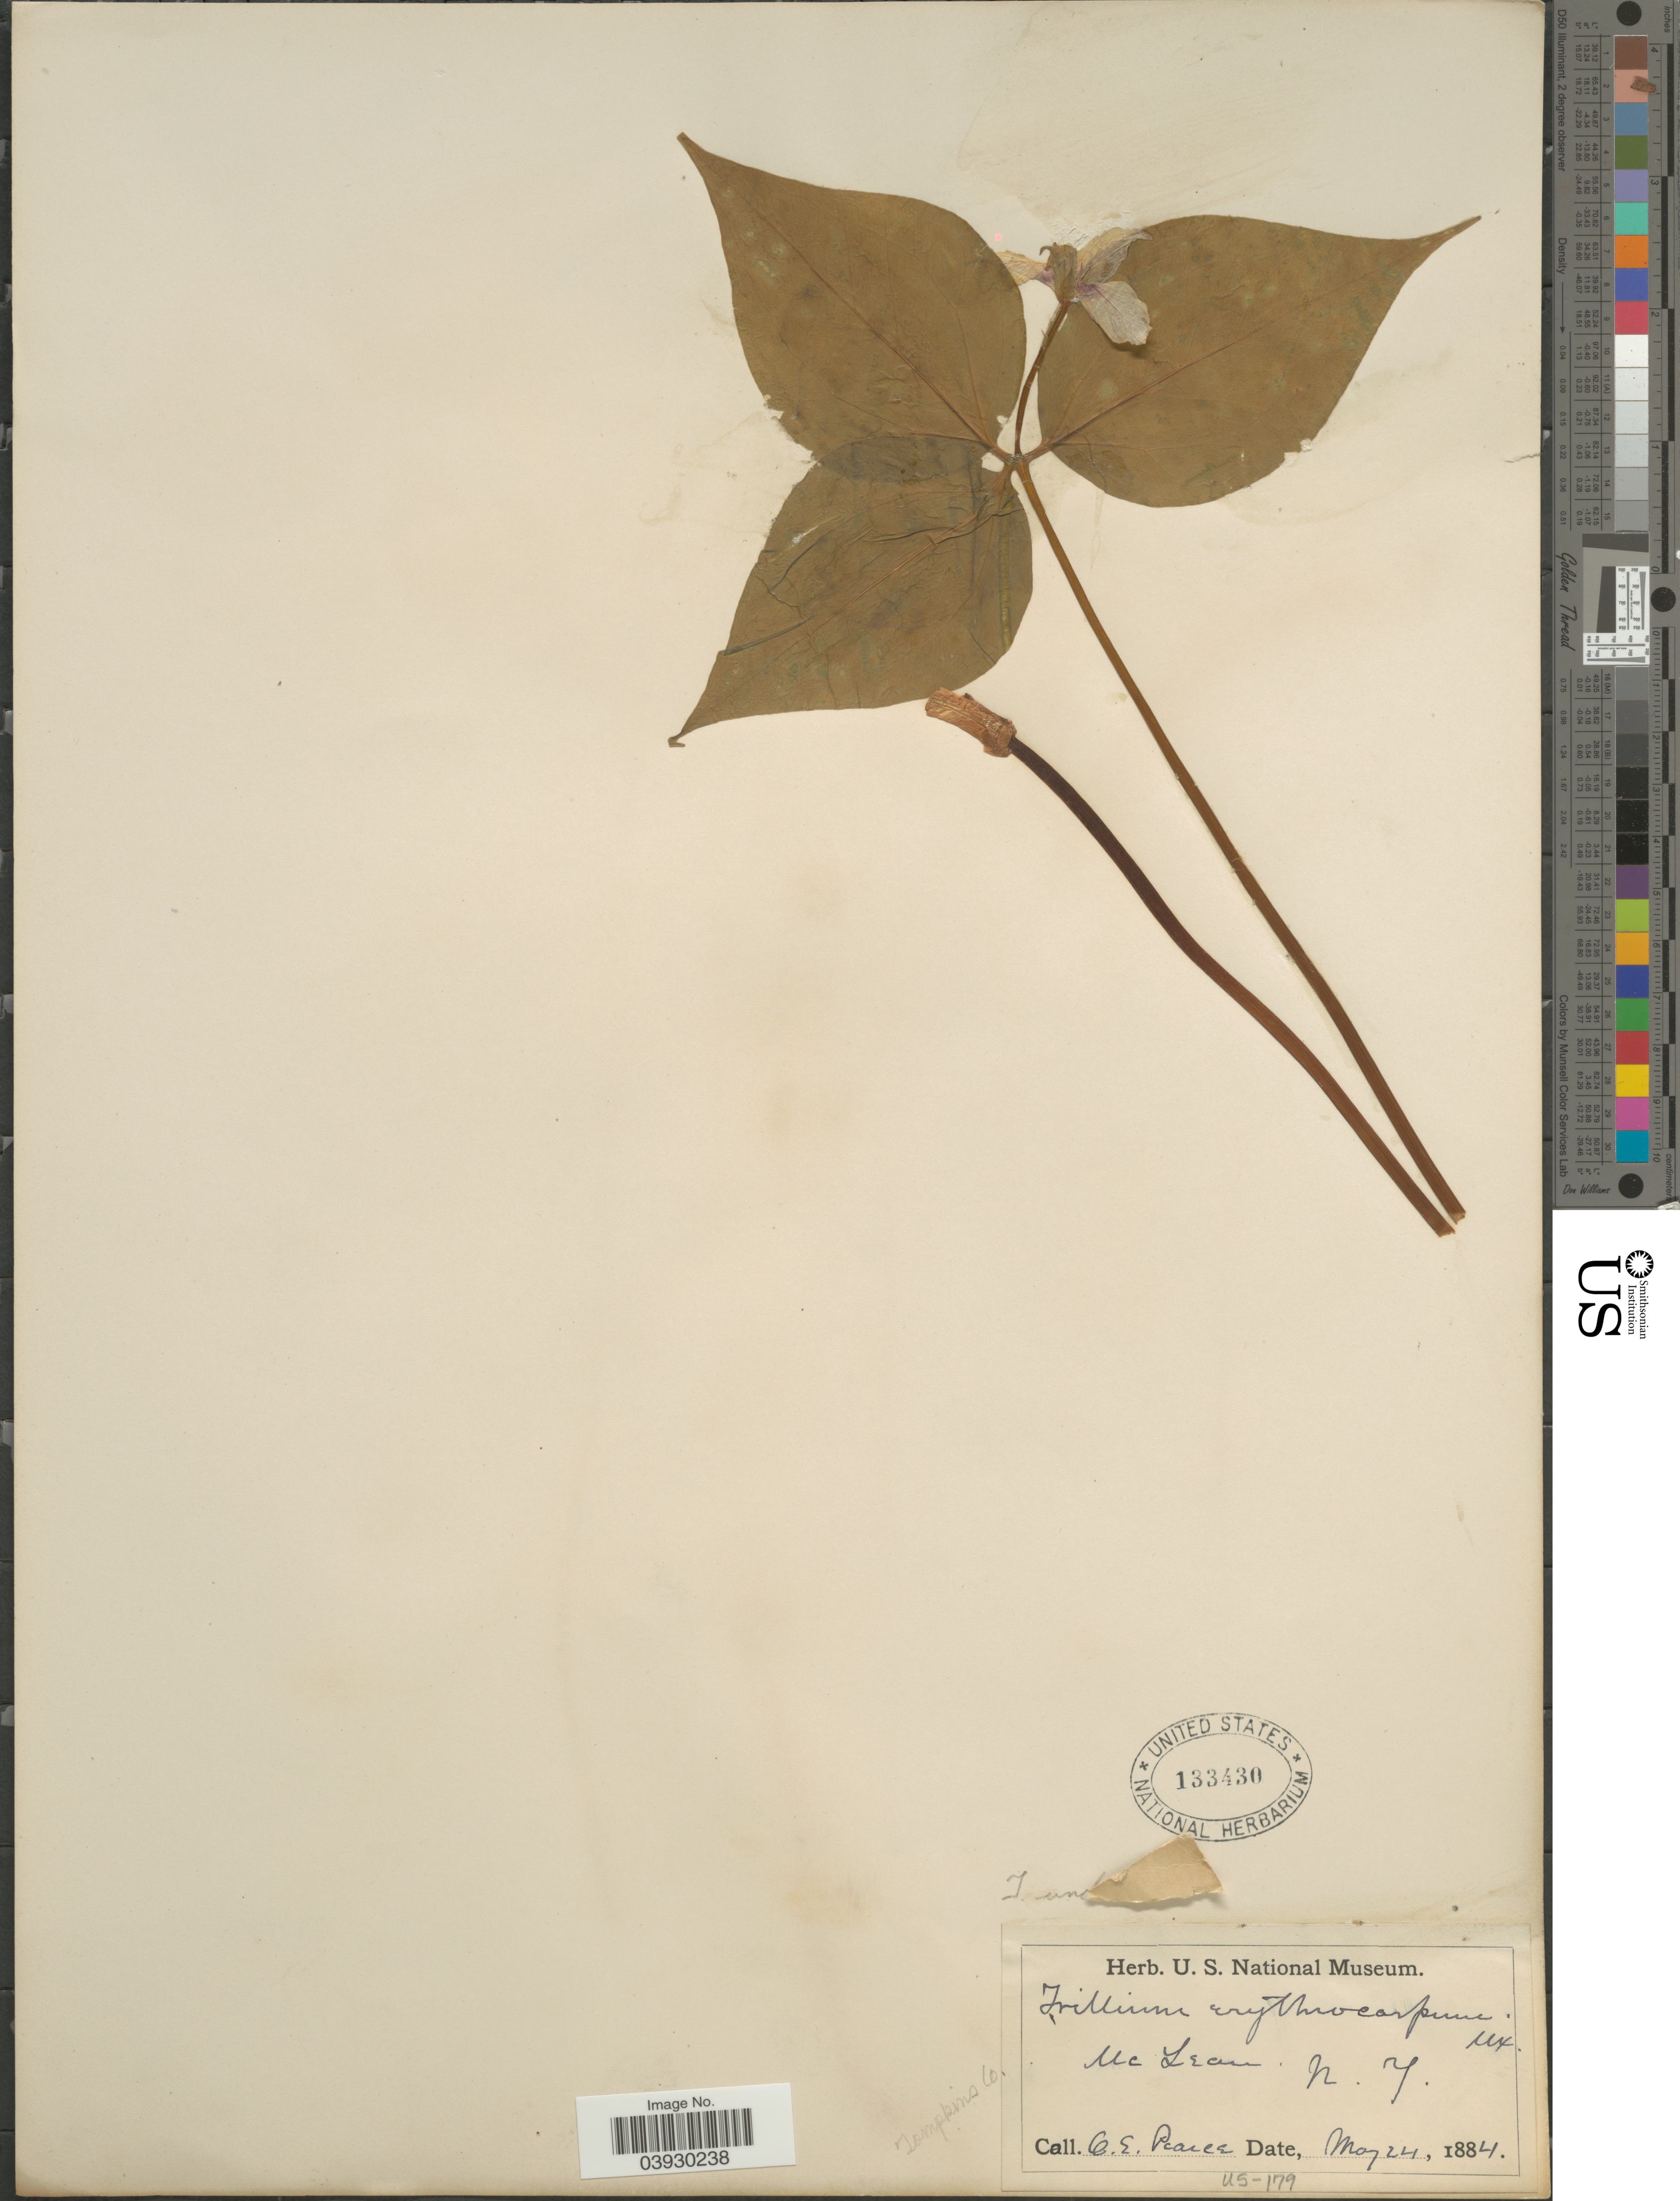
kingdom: Plantae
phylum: Tracheophyta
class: Liliopsida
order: Liliales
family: Melanthiaceae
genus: Trillium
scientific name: Trillium undulatum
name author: Willd.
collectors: O. E. Pearce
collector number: US-179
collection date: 1884-05-24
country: United States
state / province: New York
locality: McLean. Tompkins Co.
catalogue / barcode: US 133430